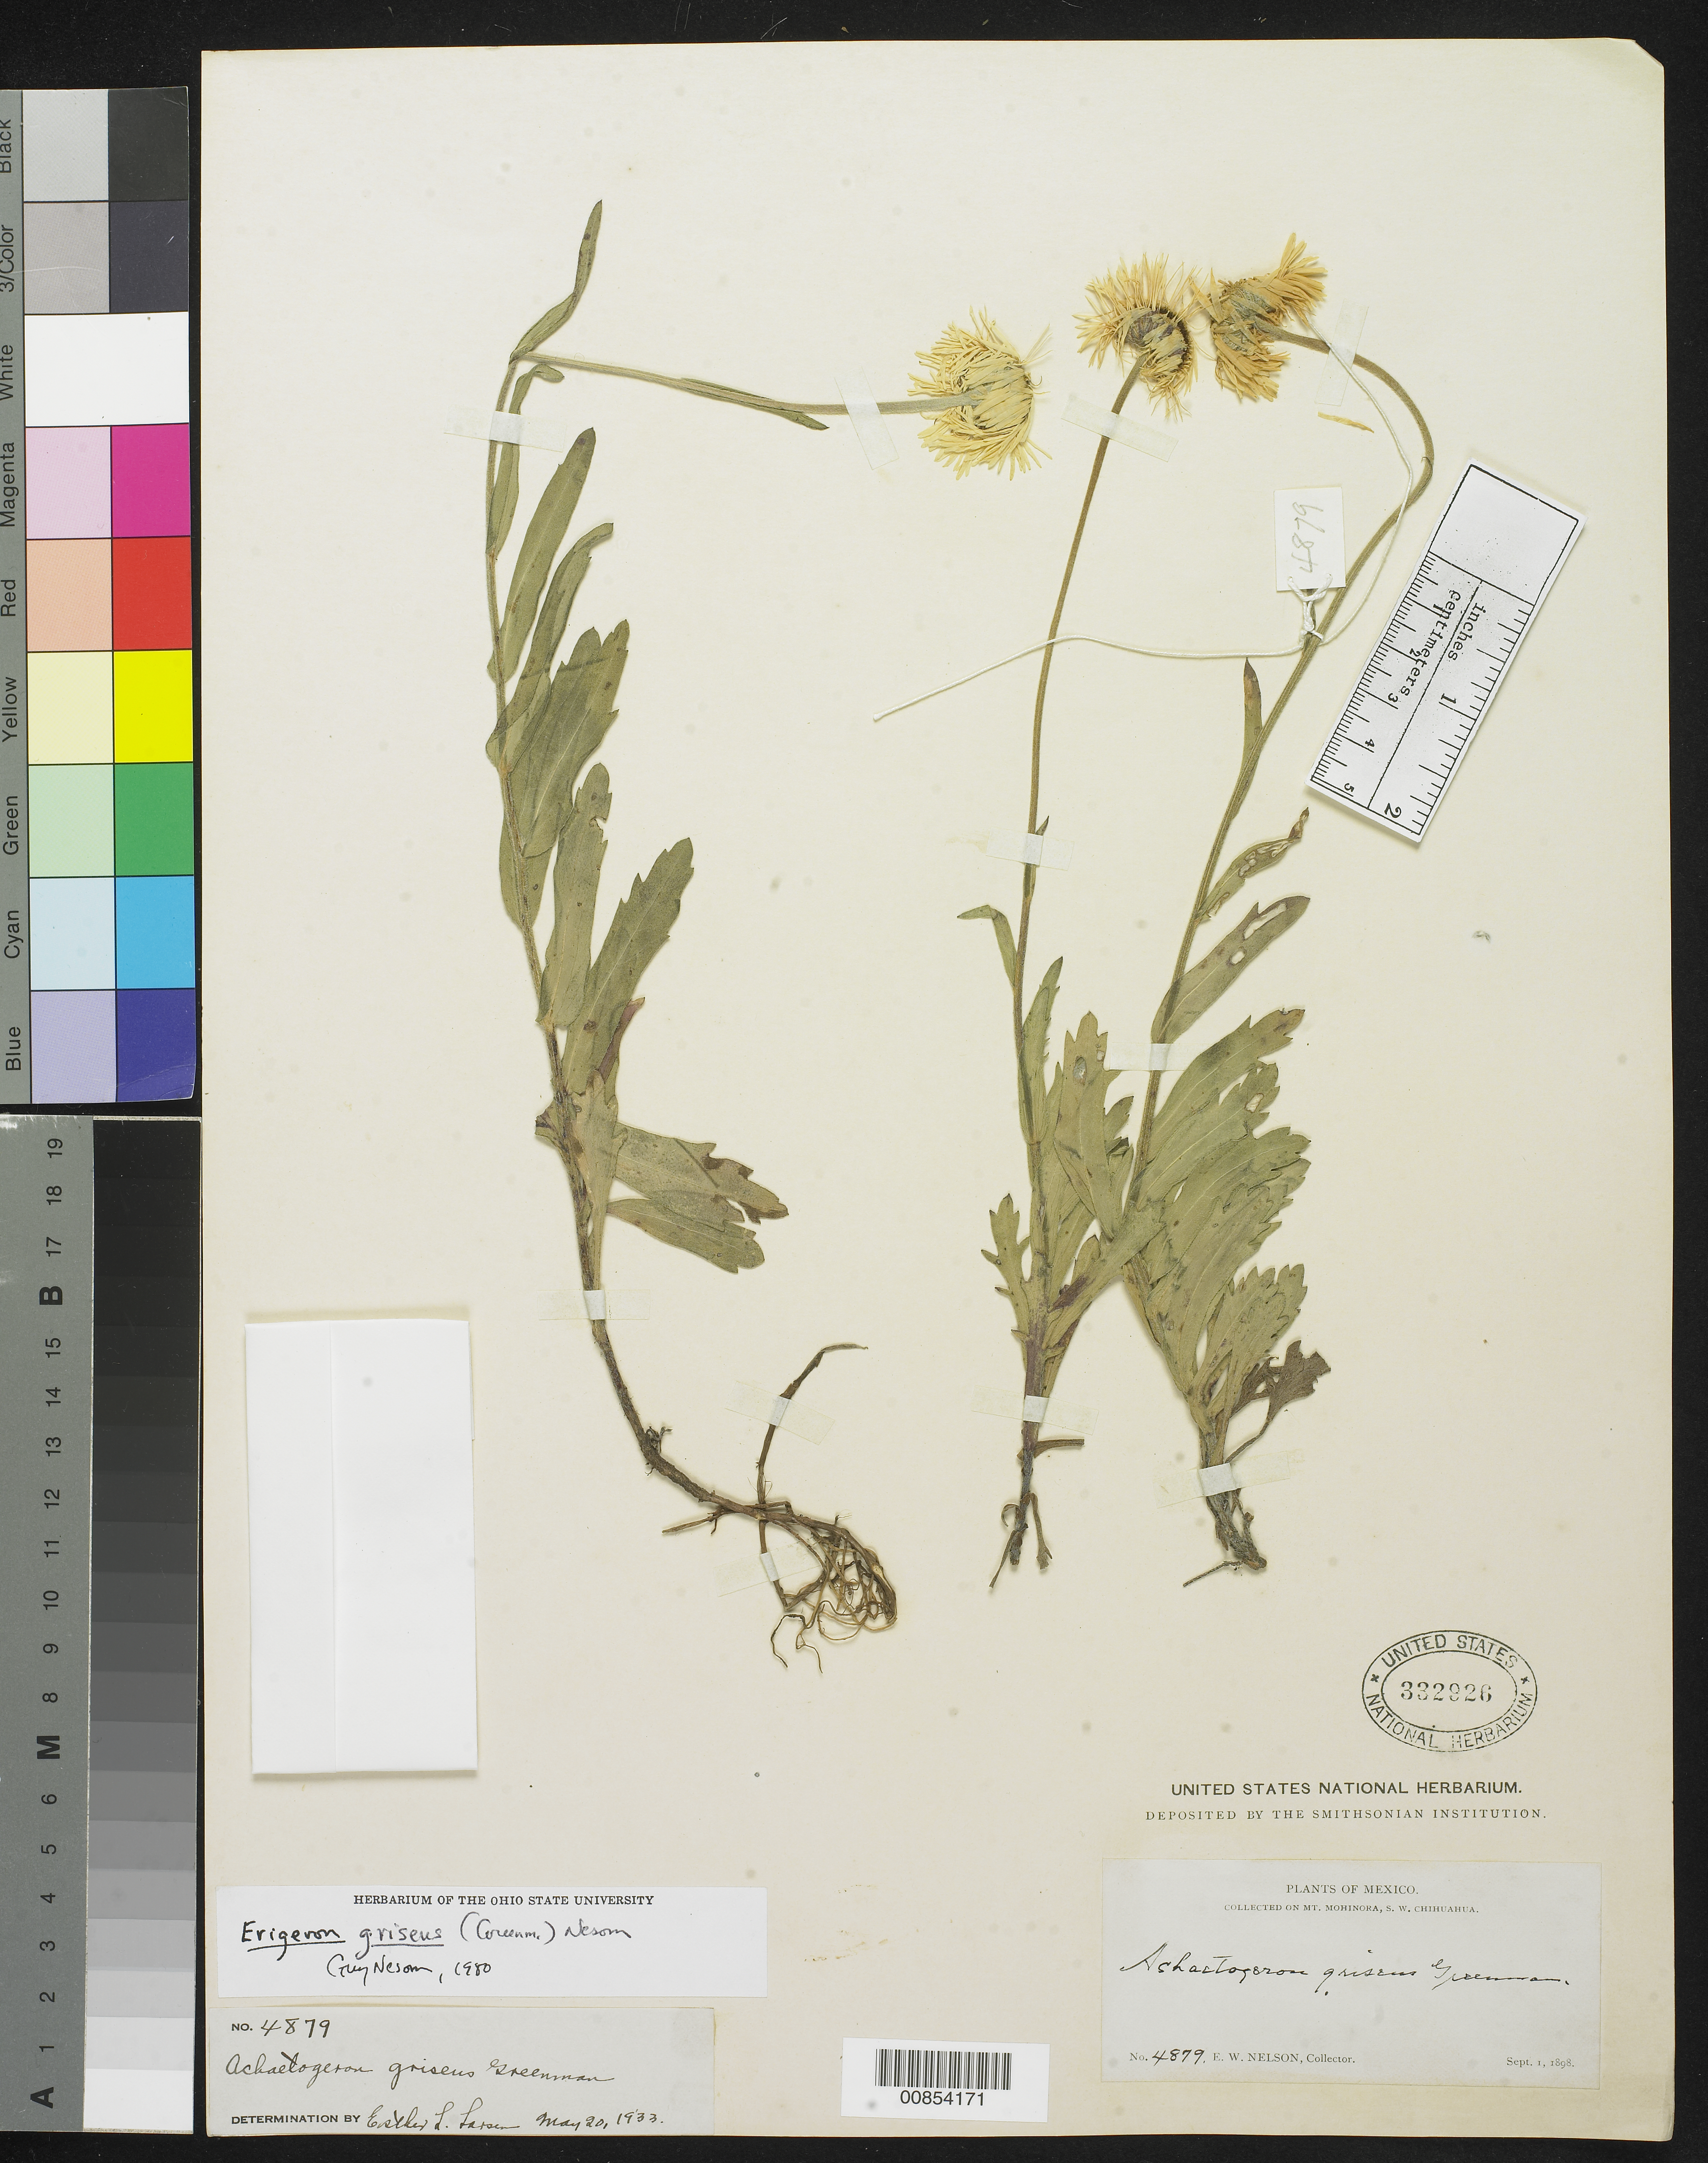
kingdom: Plantae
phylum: Tracheophyta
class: Magnoliopsida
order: Asterales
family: Asteraceae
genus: Erigeron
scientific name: Erigeron griseus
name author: (Greenm.) G.L. Nesom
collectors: E. W. Nelson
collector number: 4879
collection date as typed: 01 Sep 1898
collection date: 1898-09-01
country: Mexico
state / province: Chihuahua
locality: Mt. Mohinora, S.W. Chihuahua.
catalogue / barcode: US 332926